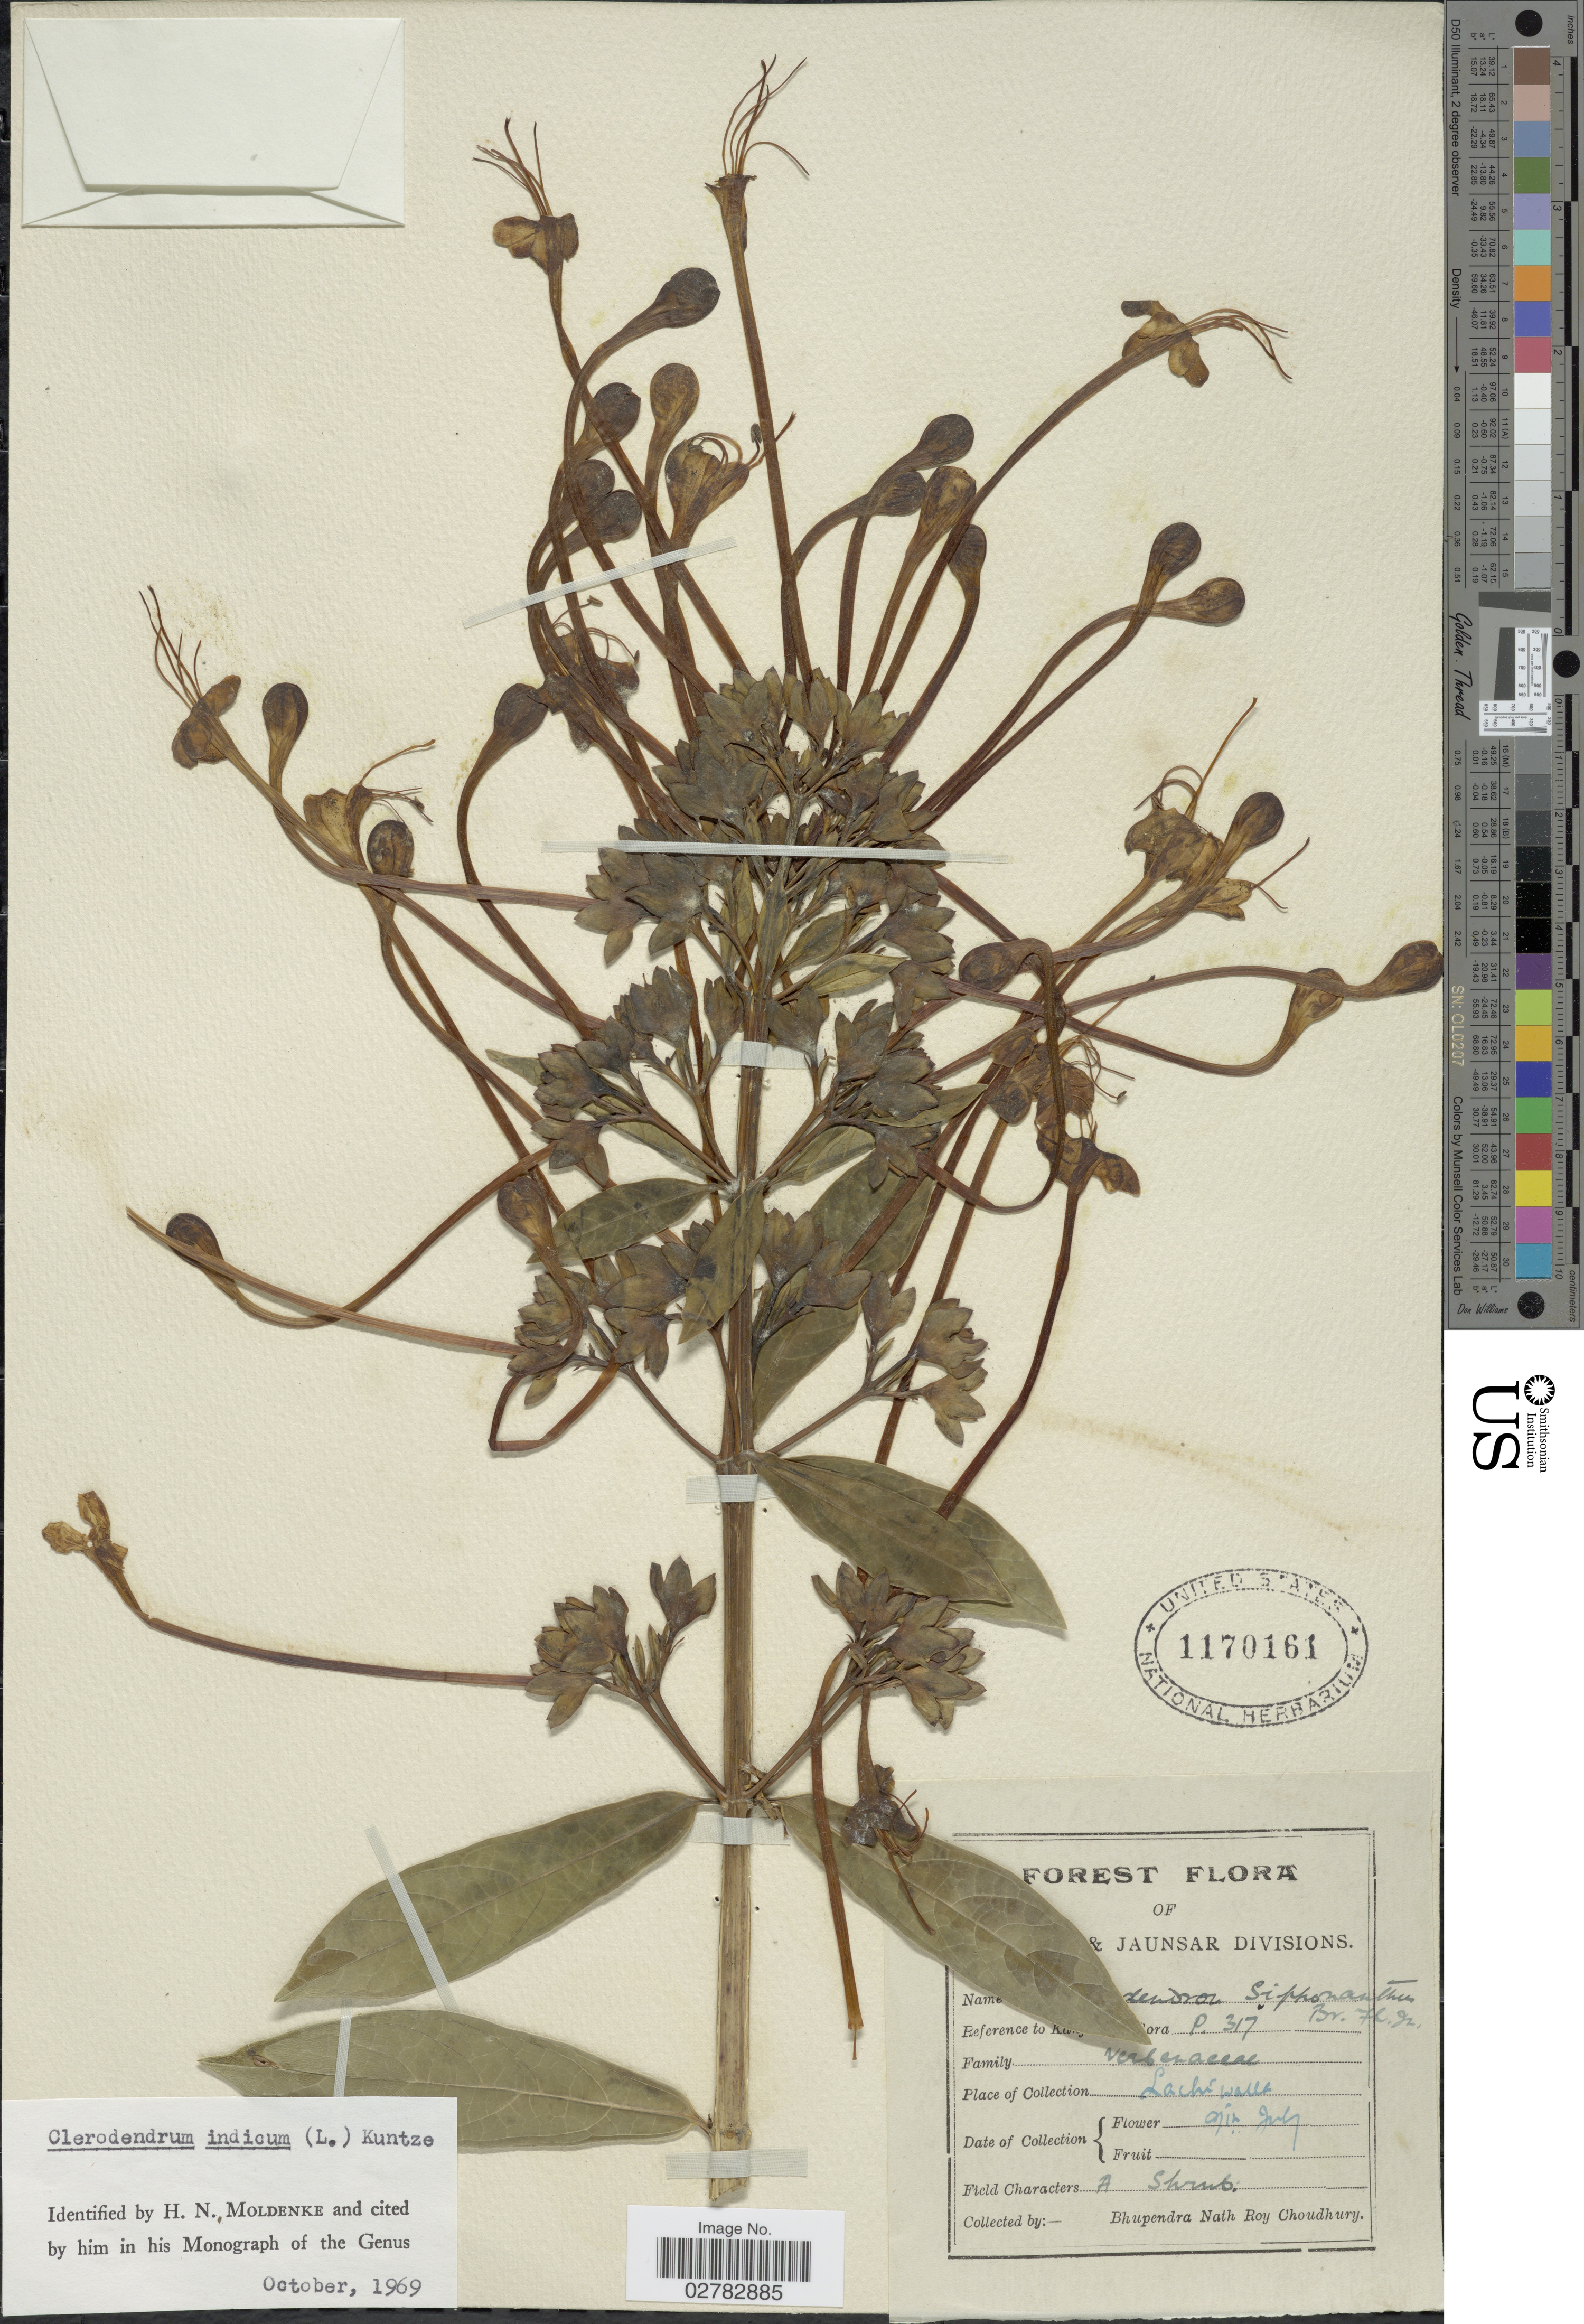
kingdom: Plantae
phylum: Tracheophyta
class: Magnoliopsida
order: Lamiales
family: Lamiaceae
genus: Clerodendrum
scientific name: Clerodendrum indicum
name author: (L.) Kuntze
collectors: B. Choudhury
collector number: P317 ?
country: India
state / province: Uttarakhand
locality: Jaunsar Division. Lachi walls.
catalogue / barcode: US 1170161